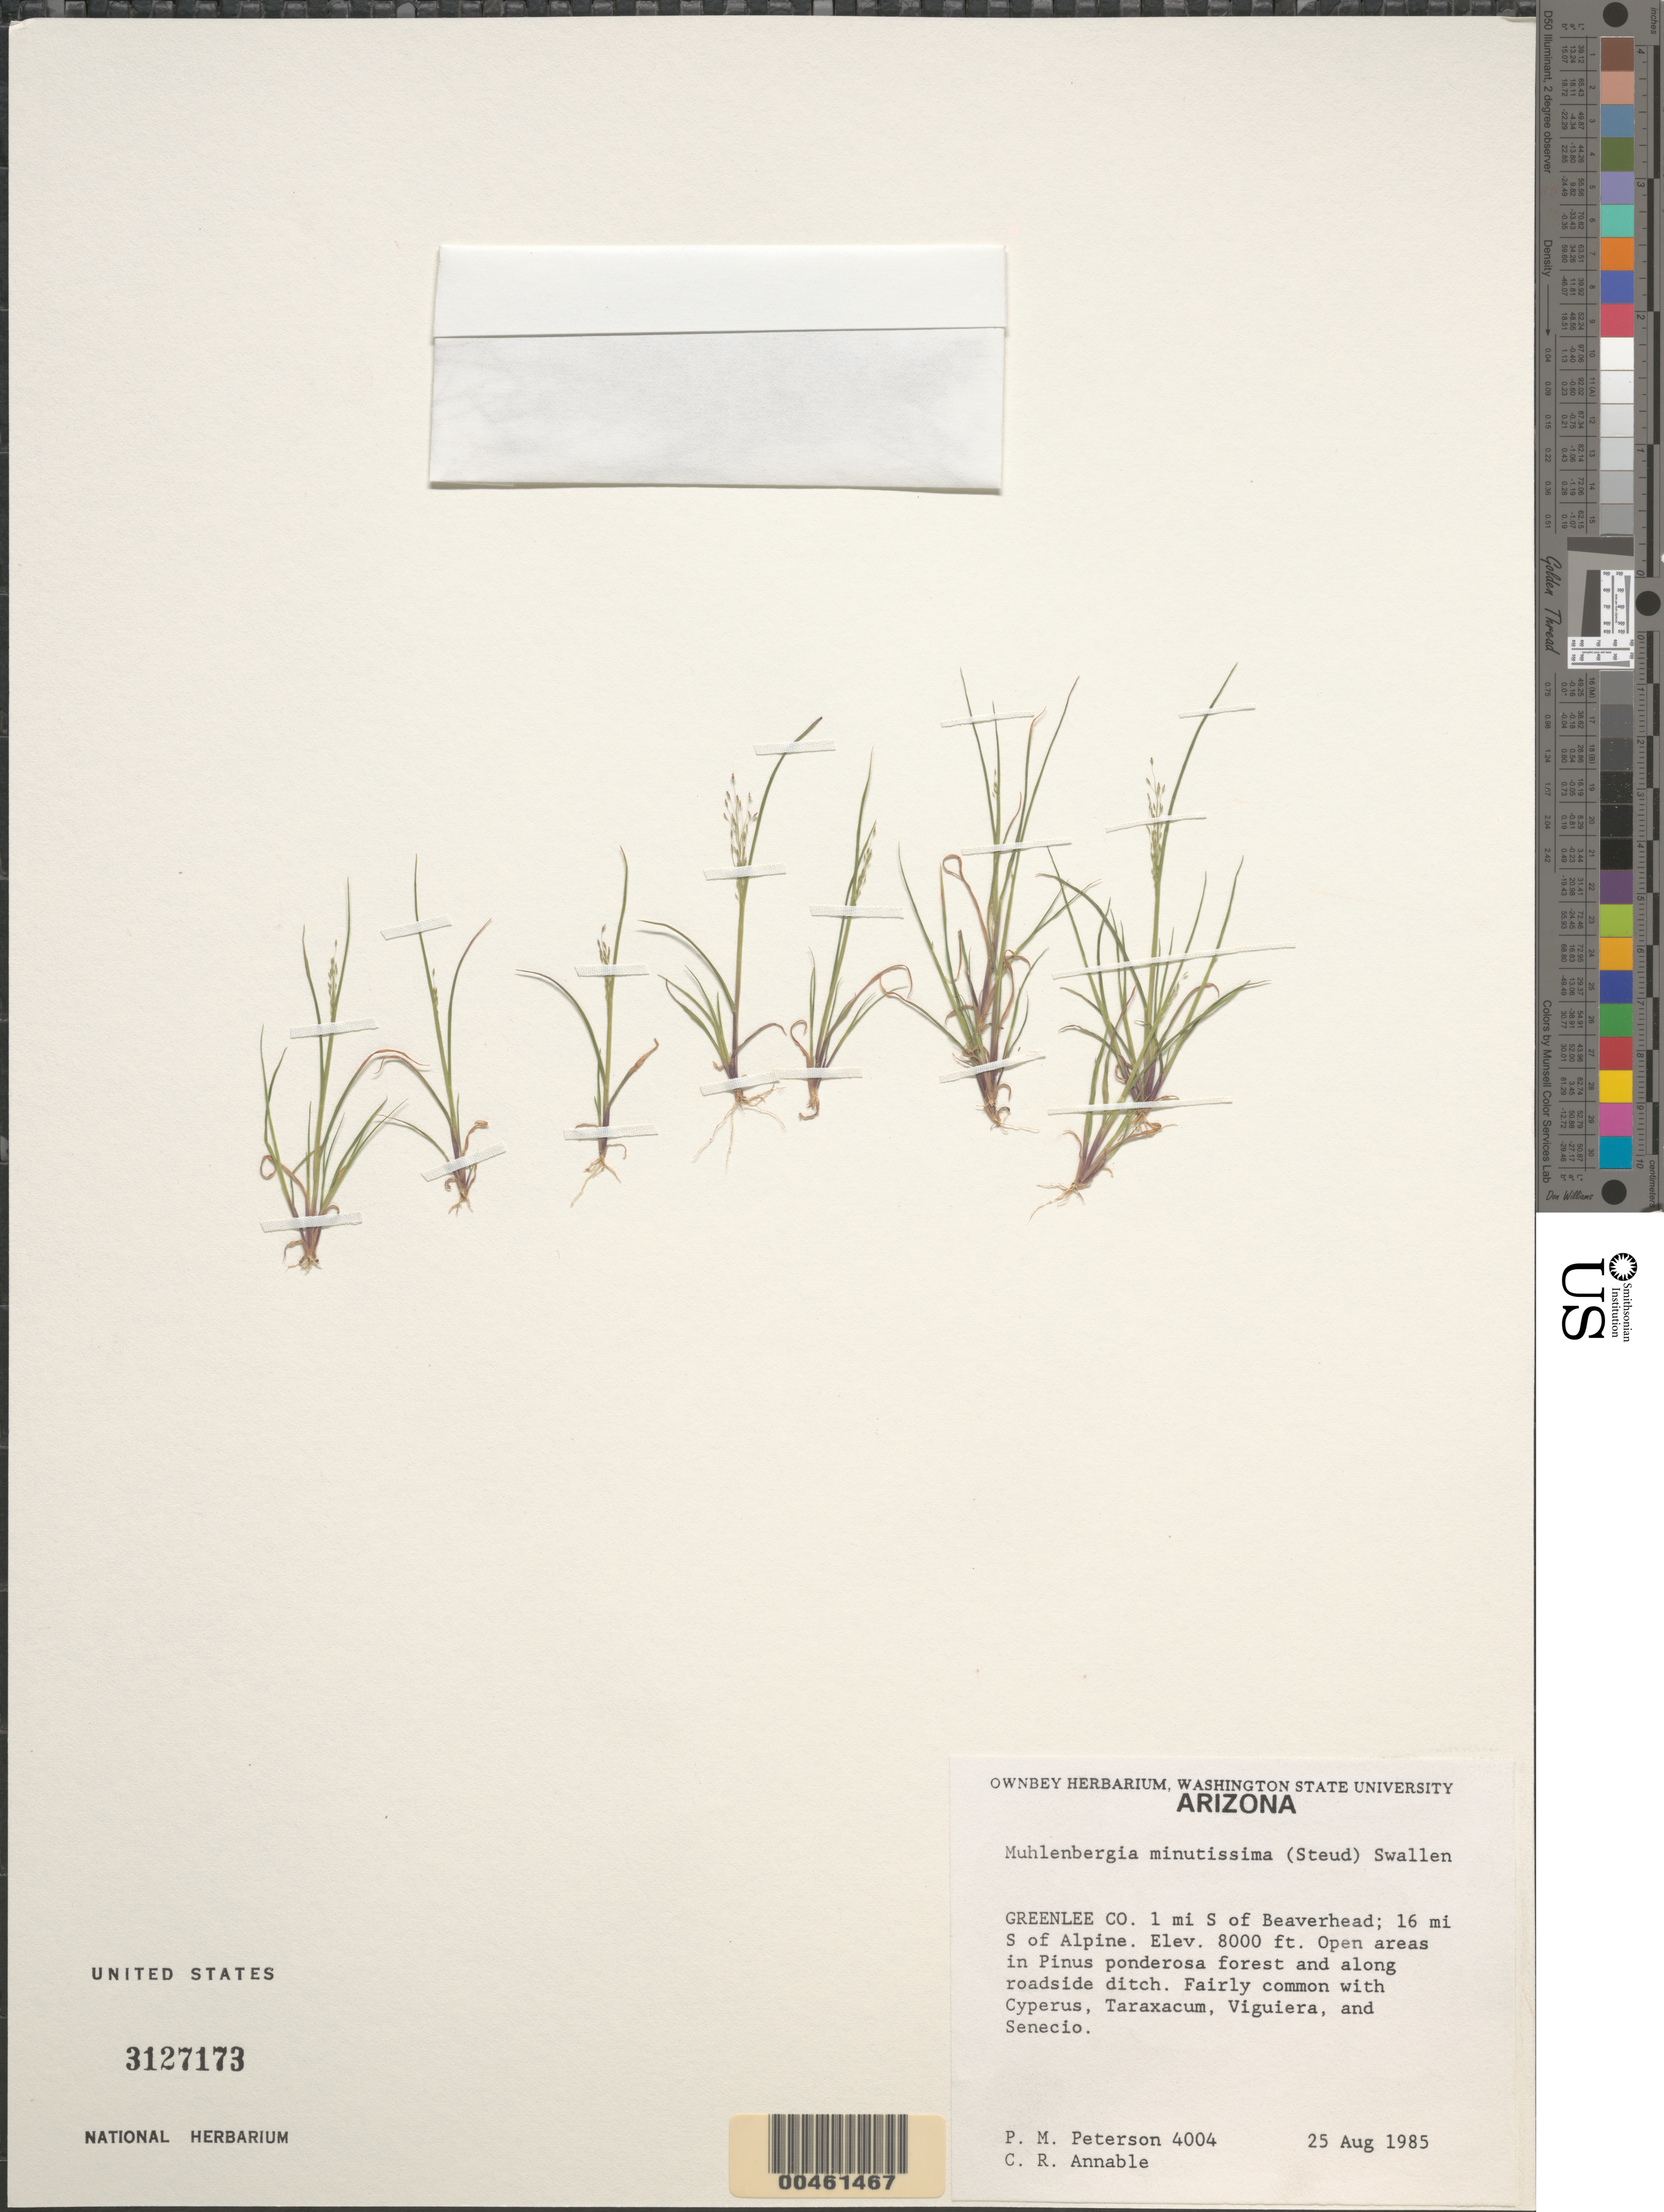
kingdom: Plantae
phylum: Tracheophyta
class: Liliopsida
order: Poales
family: Poaceae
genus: Muhlenbergia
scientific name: Muhlenbergia minutissima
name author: (Steud.) Swallen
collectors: P. M. Peterson & C. R. Annable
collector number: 04004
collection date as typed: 25 Aug 1994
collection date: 1994-08-25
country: United States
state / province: Arizona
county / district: Greenlee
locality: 1 mile South of Beaverhead, 16 miles South of Alpine.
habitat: Open areas in Pinus ponderosa forest and along roadside ditch.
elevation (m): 2438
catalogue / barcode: US 3127173